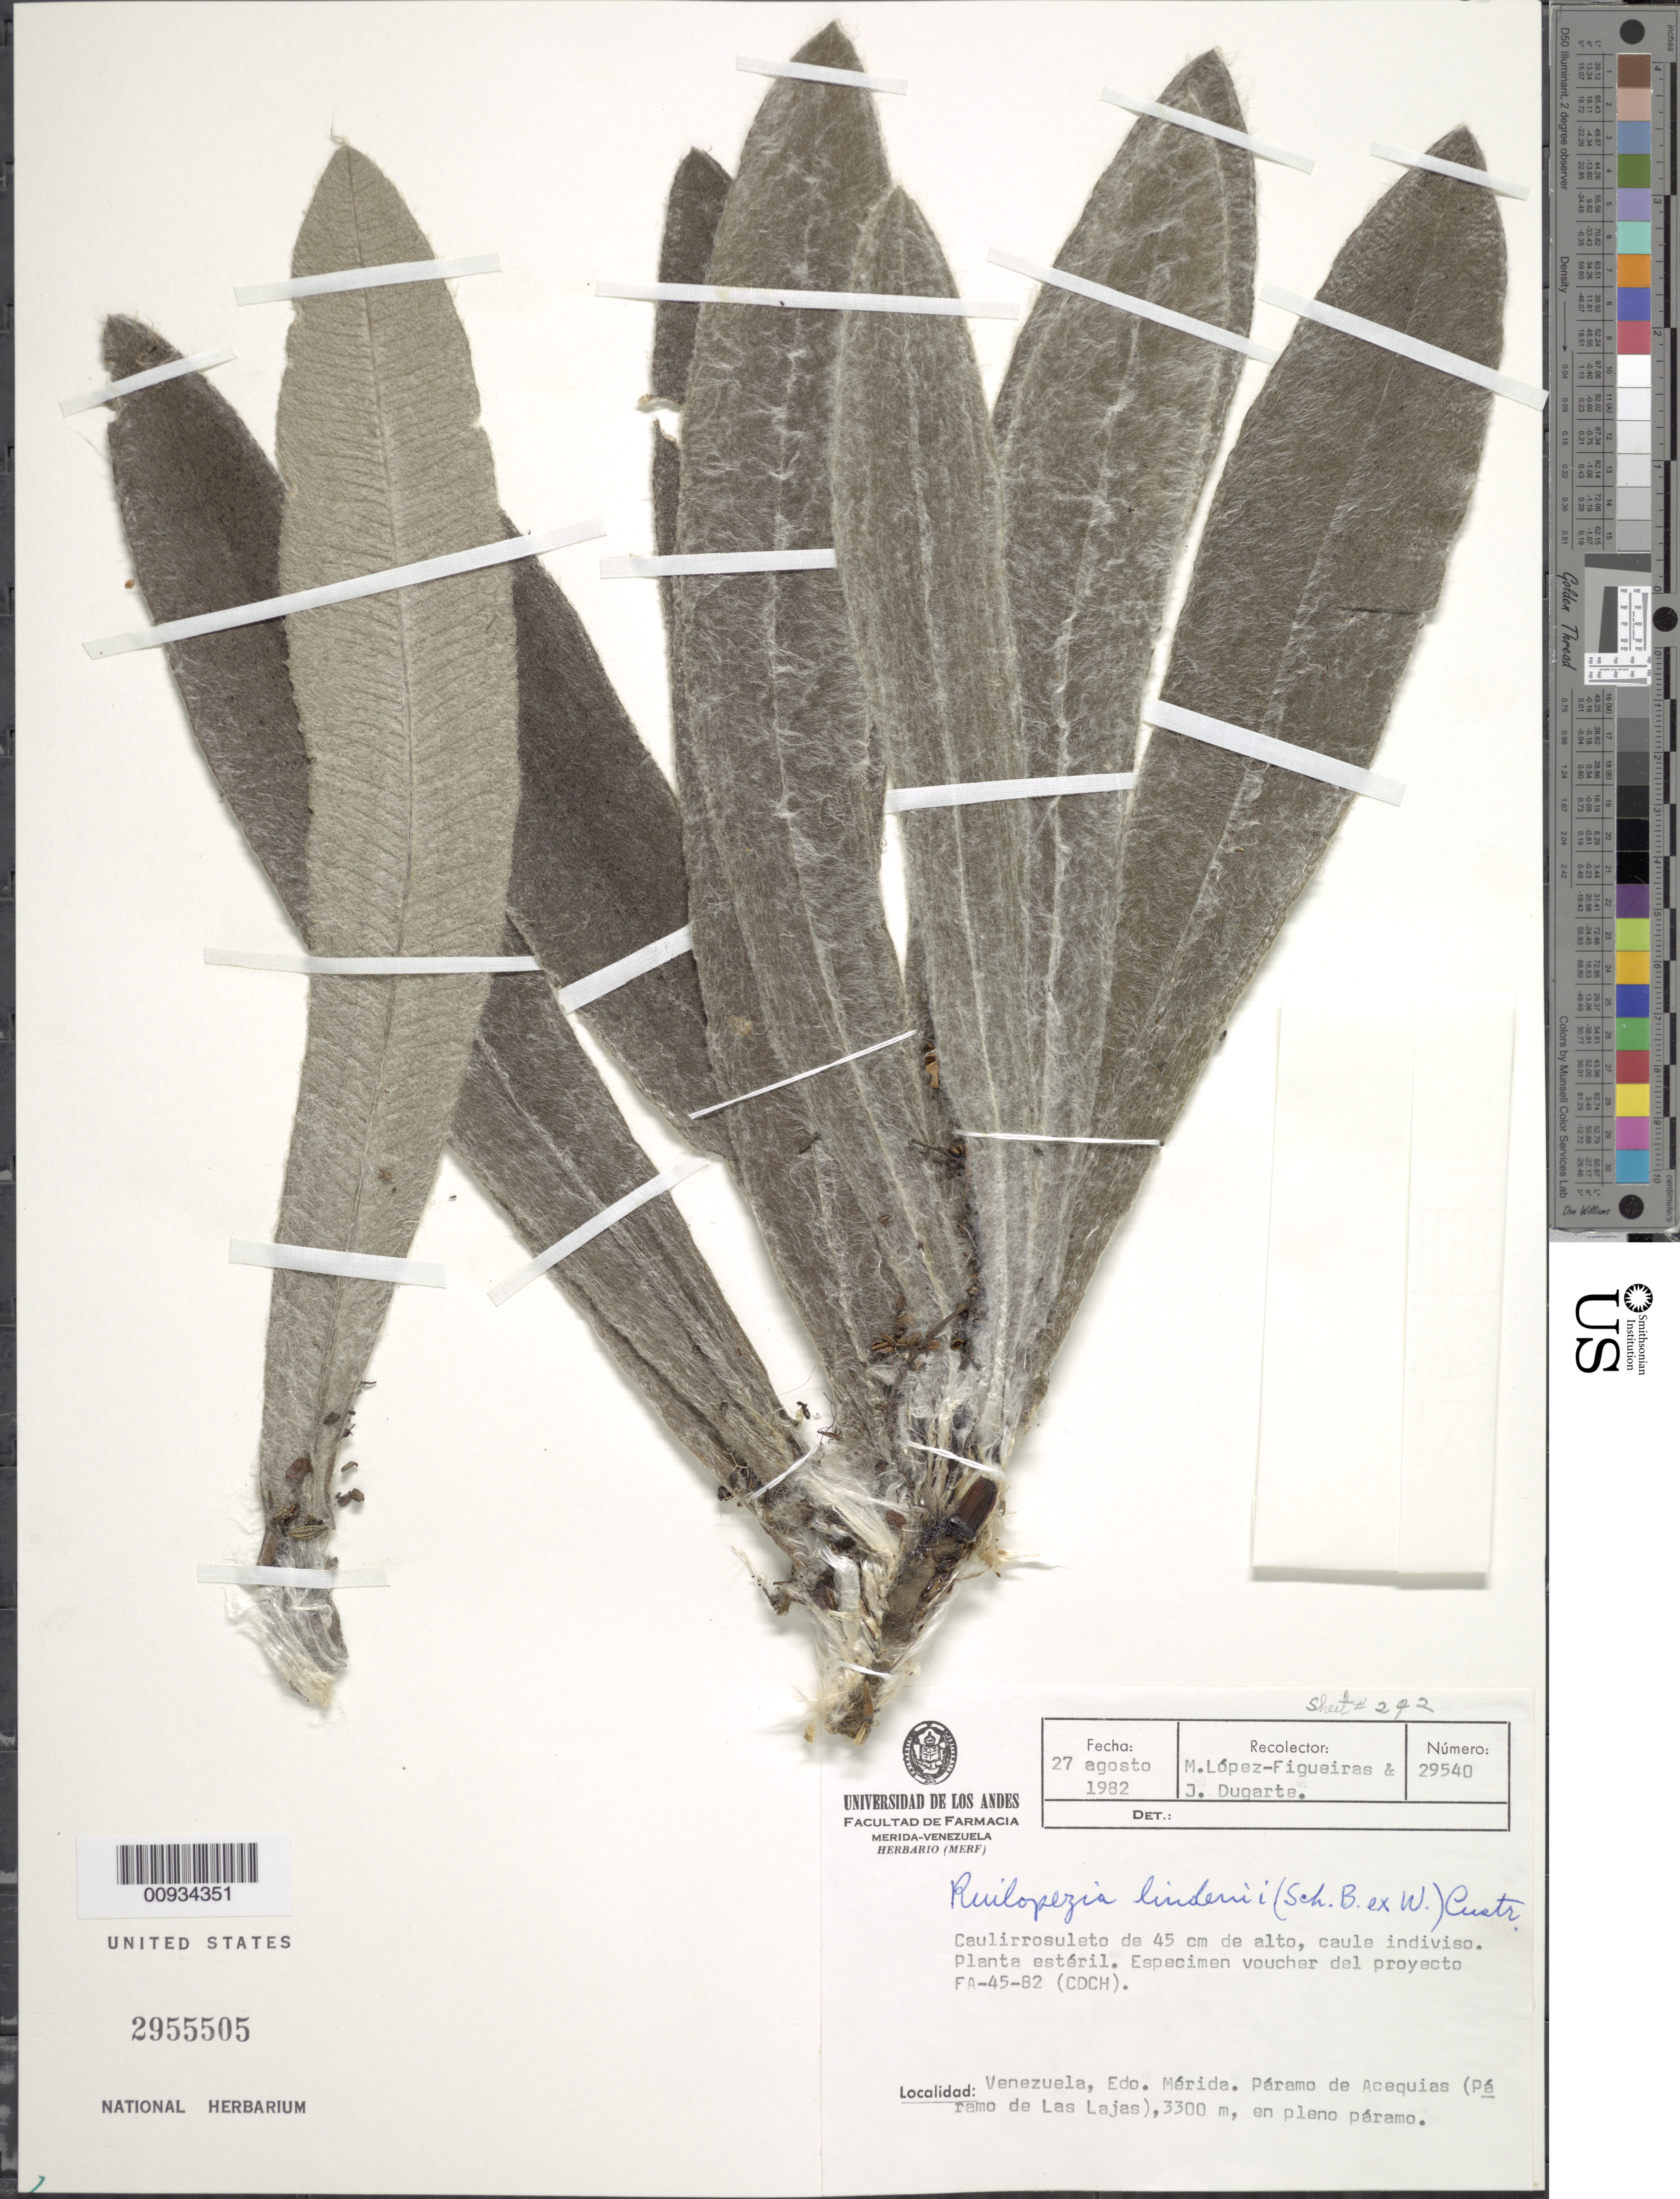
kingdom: Plantae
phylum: Tracheophyta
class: Magnoliopsida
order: Asterales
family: Asteraceae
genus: Ruilopezia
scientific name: Ruilopezia lindenii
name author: (Sch. Bip. ex Wedd.) Cuatrec.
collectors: M. López Figueiras & J. Dugarte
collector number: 29541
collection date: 1982-08-27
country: Venezuela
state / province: Mérida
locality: Páramo de Acequias. Páramo de Acequias (Páramo de Las Lajas), en pleno páramo.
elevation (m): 3300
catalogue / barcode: US 2955505